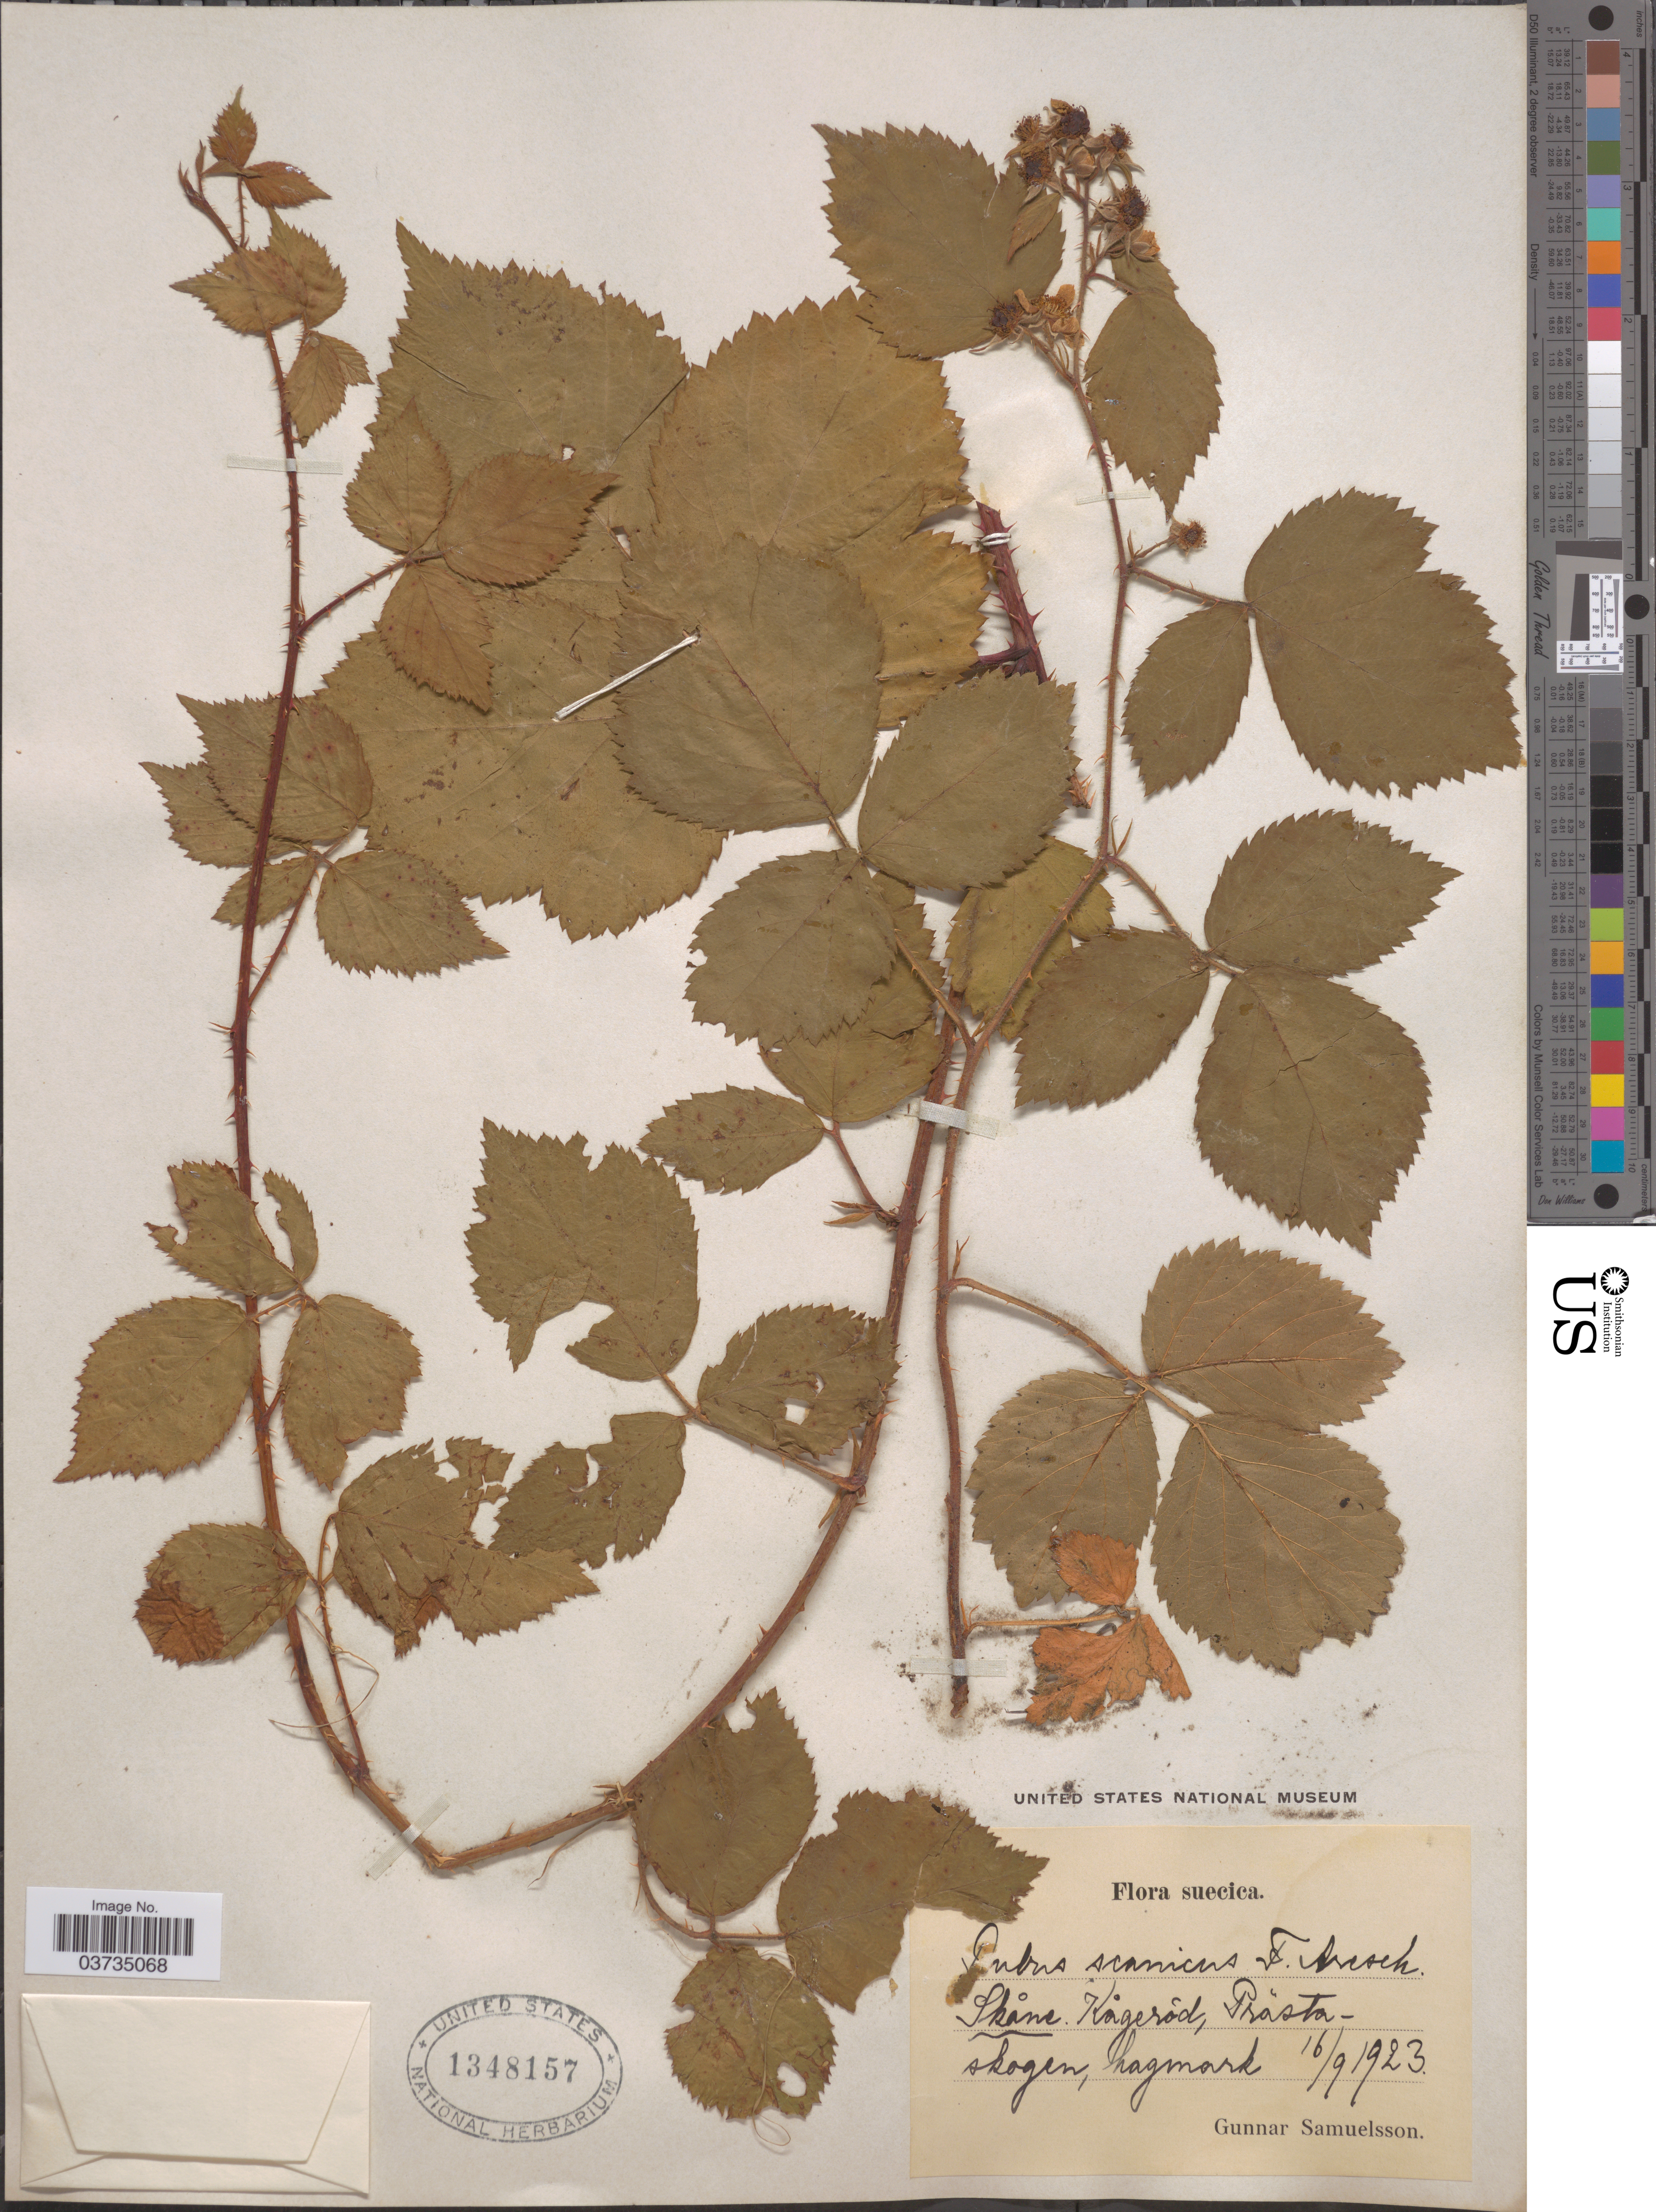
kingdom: Plantae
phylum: Tracheophyta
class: Magnoliopsida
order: Rosales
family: Rosaceae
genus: Rubus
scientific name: Rubus scanicus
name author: F. Aresch.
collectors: G. Samuelsson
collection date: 1923-09-16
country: Sweden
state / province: Skåne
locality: Suecica. Kågeród, Prästaskogen, hagmark.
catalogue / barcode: US 1348157